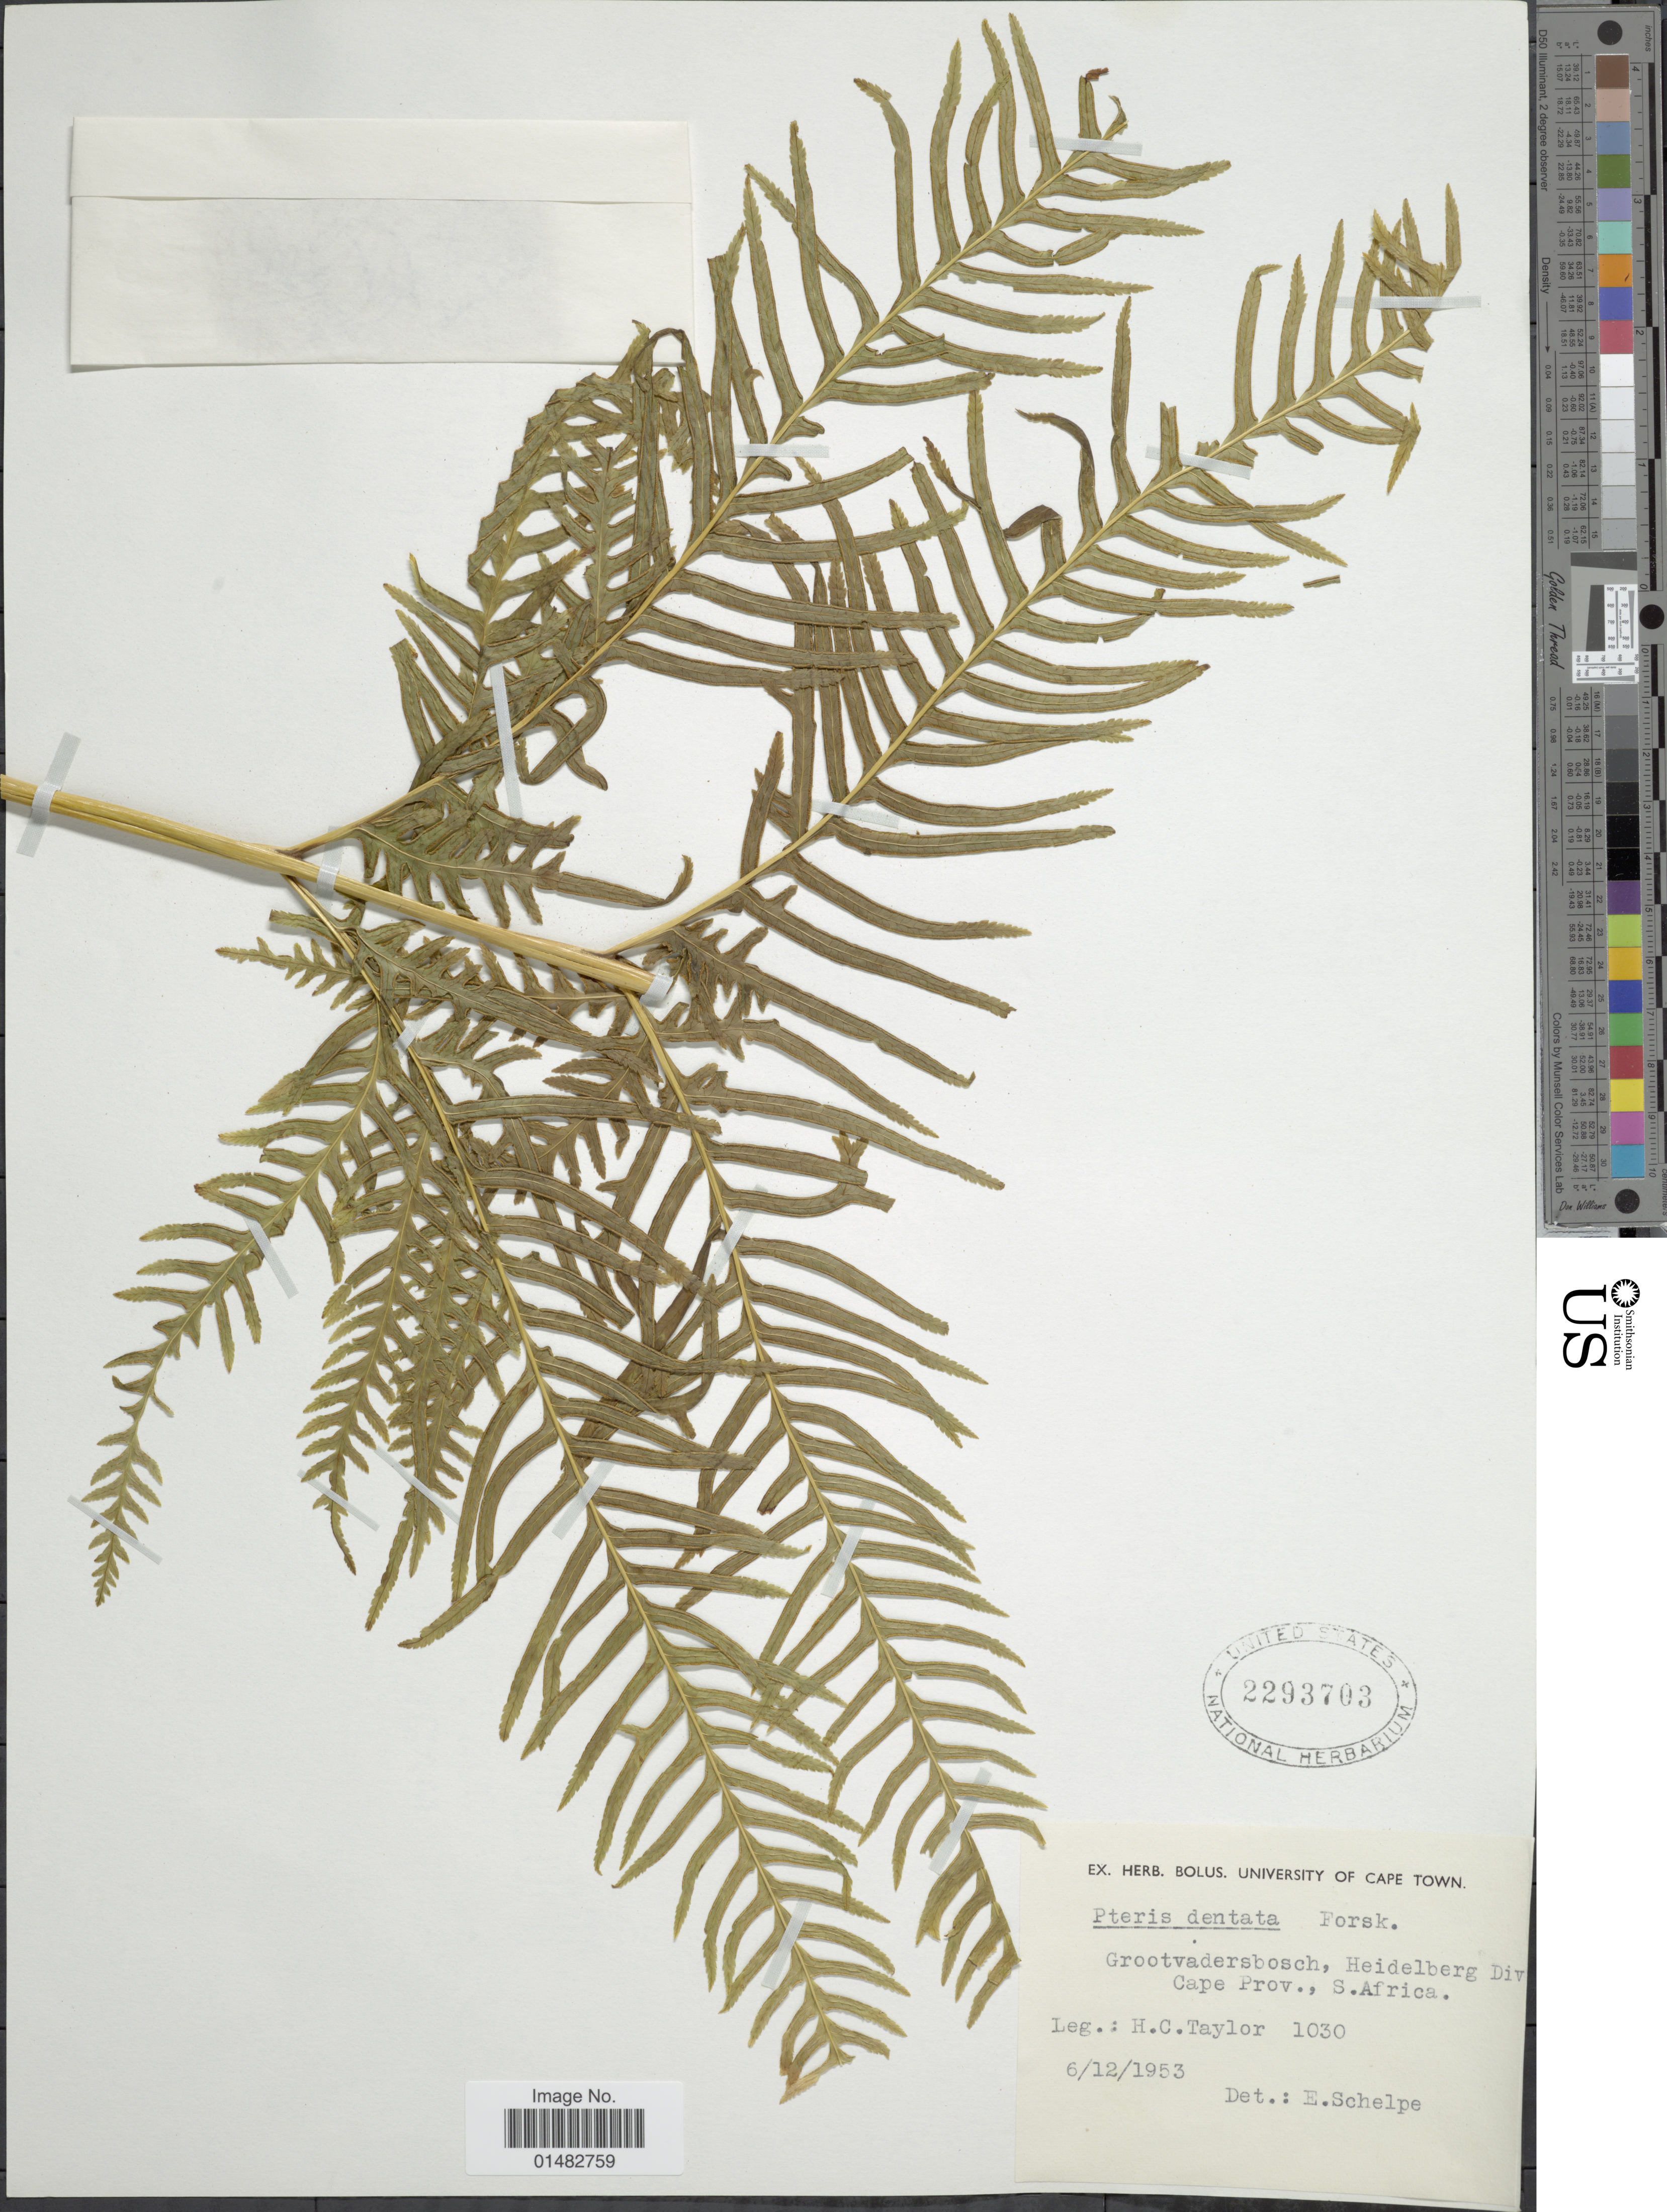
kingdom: Plantae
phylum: Tracheophyta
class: Polypodiopsida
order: Polypodiales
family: Pteridaceae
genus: Pteris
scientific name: Pteris dentata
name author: Forssk.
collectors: H. Taylor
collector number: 1030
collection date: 1953-12-06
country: South Africa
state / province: Western Cape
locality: Grootvaderbosch, Heidelberg Div. Cape Prov. S. Africa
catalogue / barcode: US 2293703